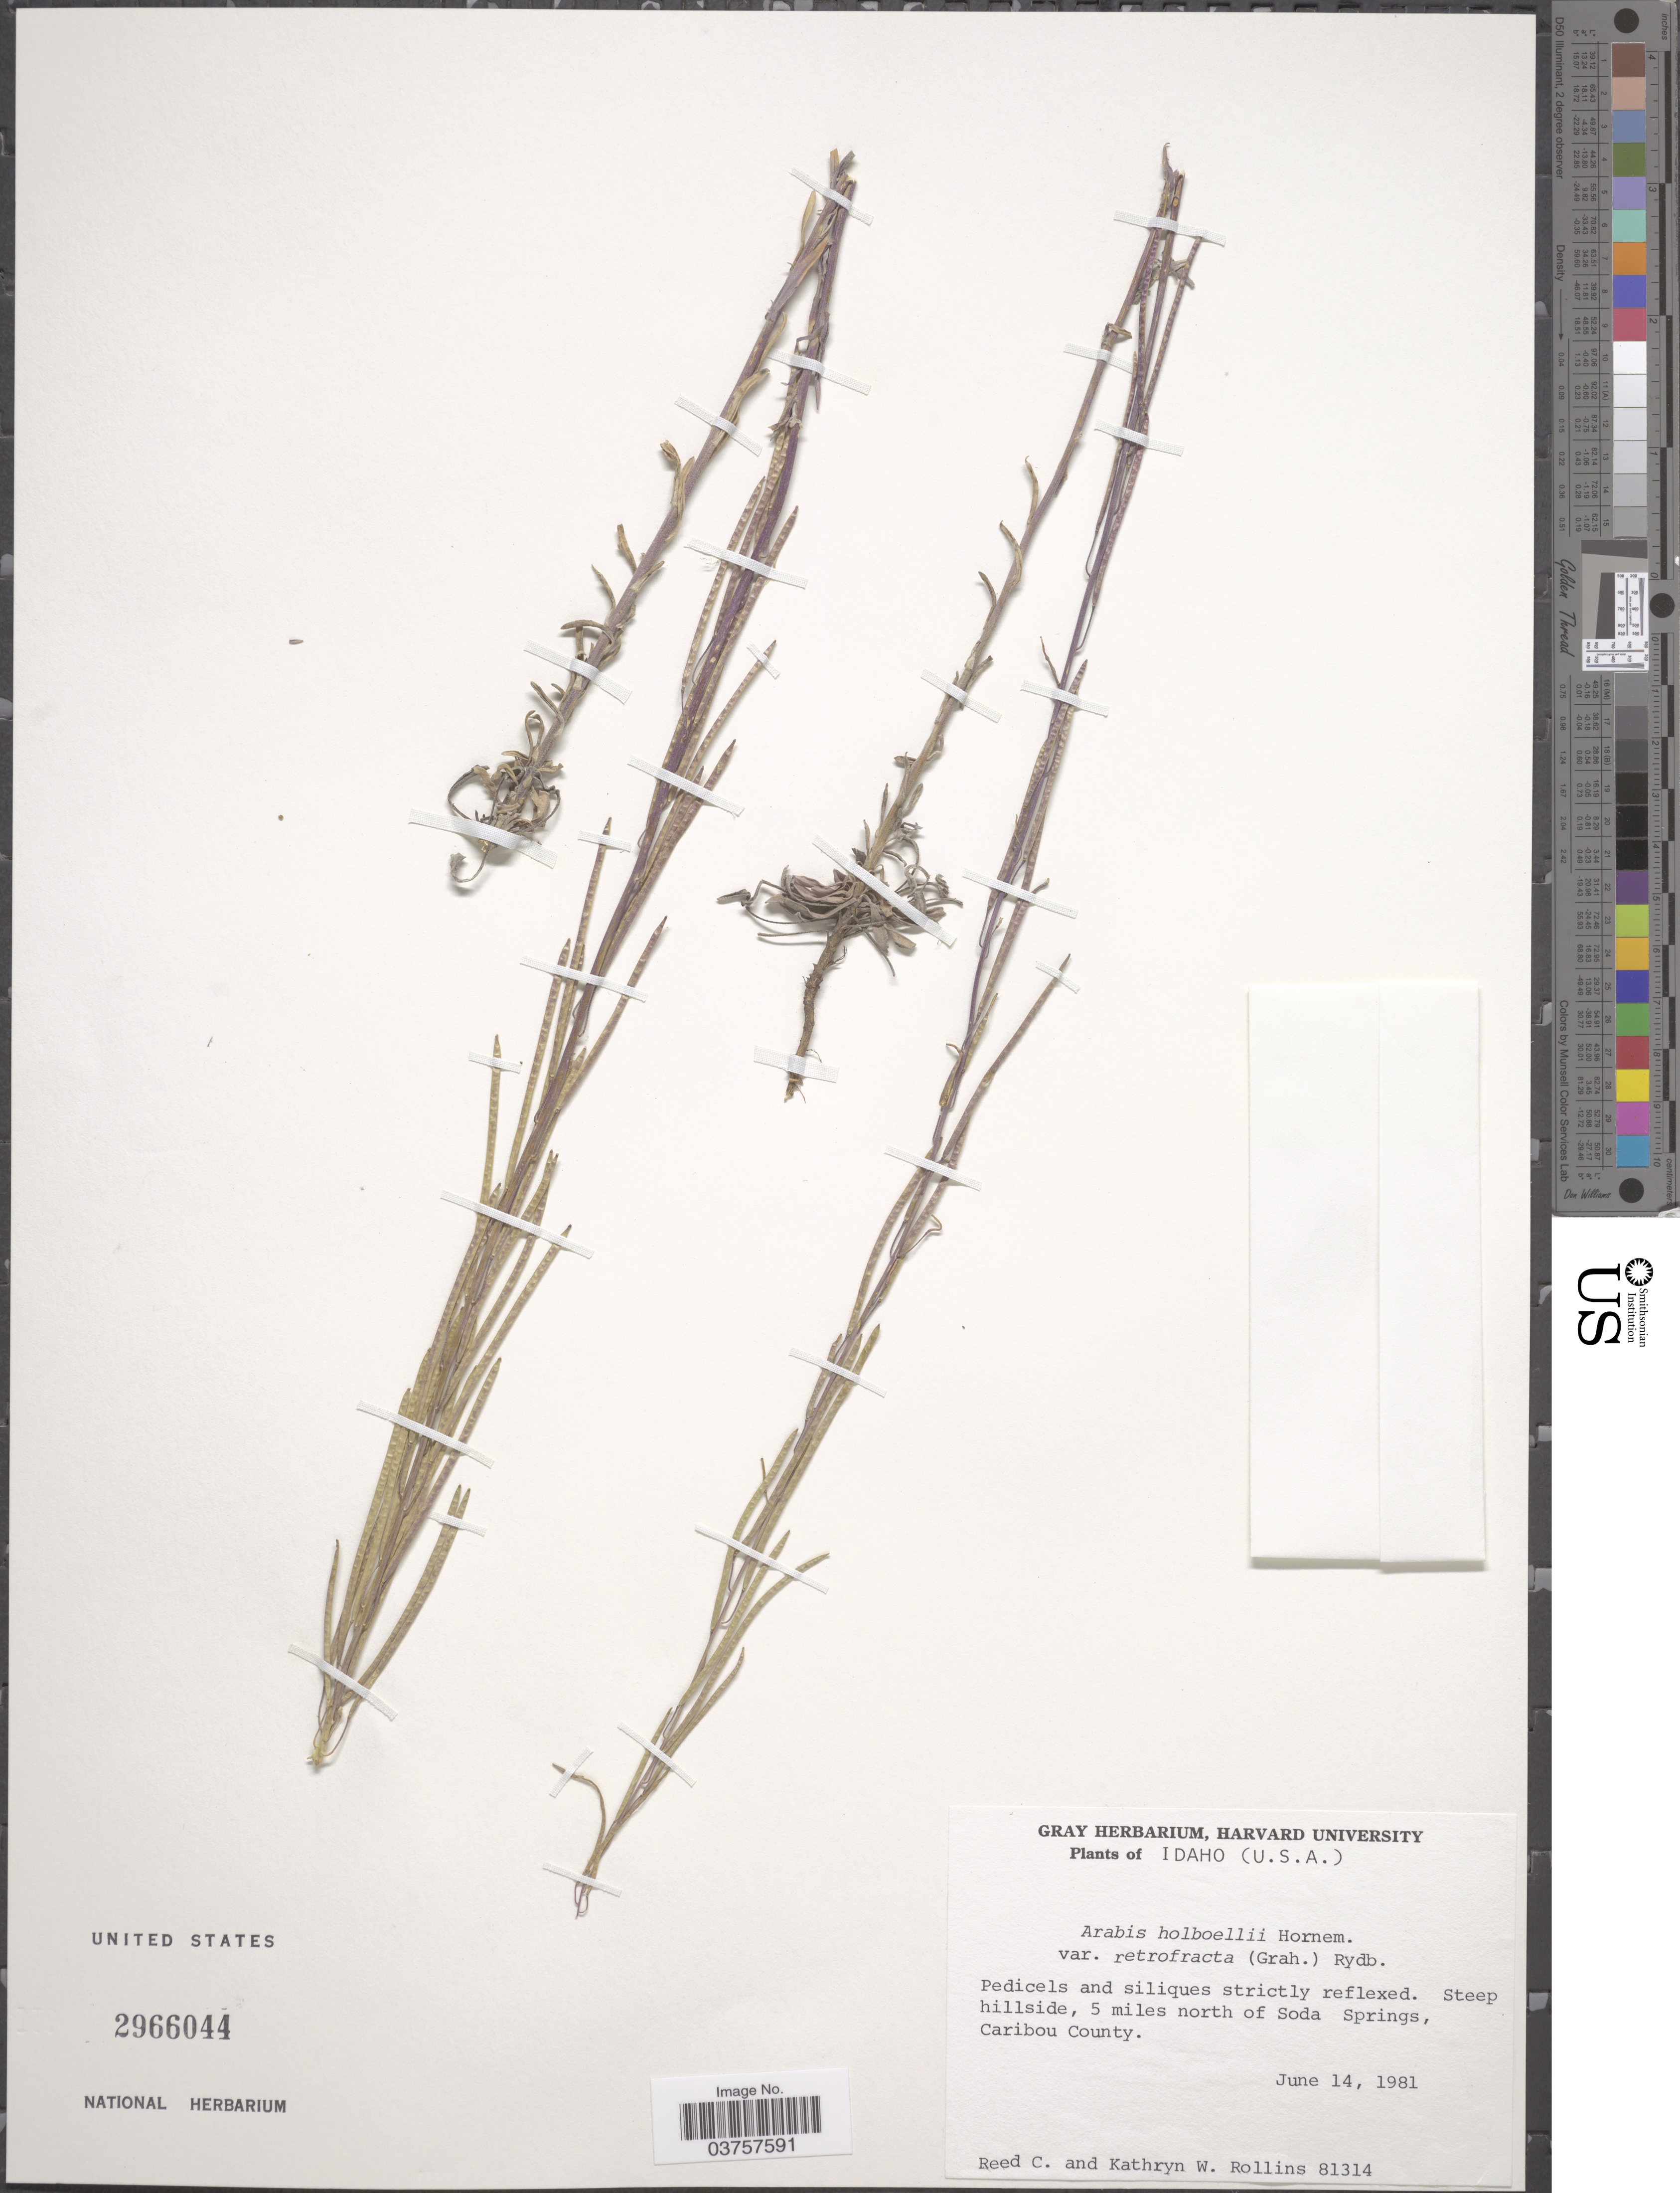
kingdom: Plantae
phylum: Tracheophyta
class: Magnoliopsida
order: Brassicales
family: Brassicaceae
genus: Arabis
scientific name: Arabis holboellii var. retrofracta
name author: Rydb.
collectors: R. C. Rollins & K. W. Rollins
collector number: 81314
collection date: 1981-06-14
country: United States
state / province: Idaho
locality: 5 miles north of Soda Springs, Caribou County.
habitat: steep hillside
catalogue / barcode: US 2966044